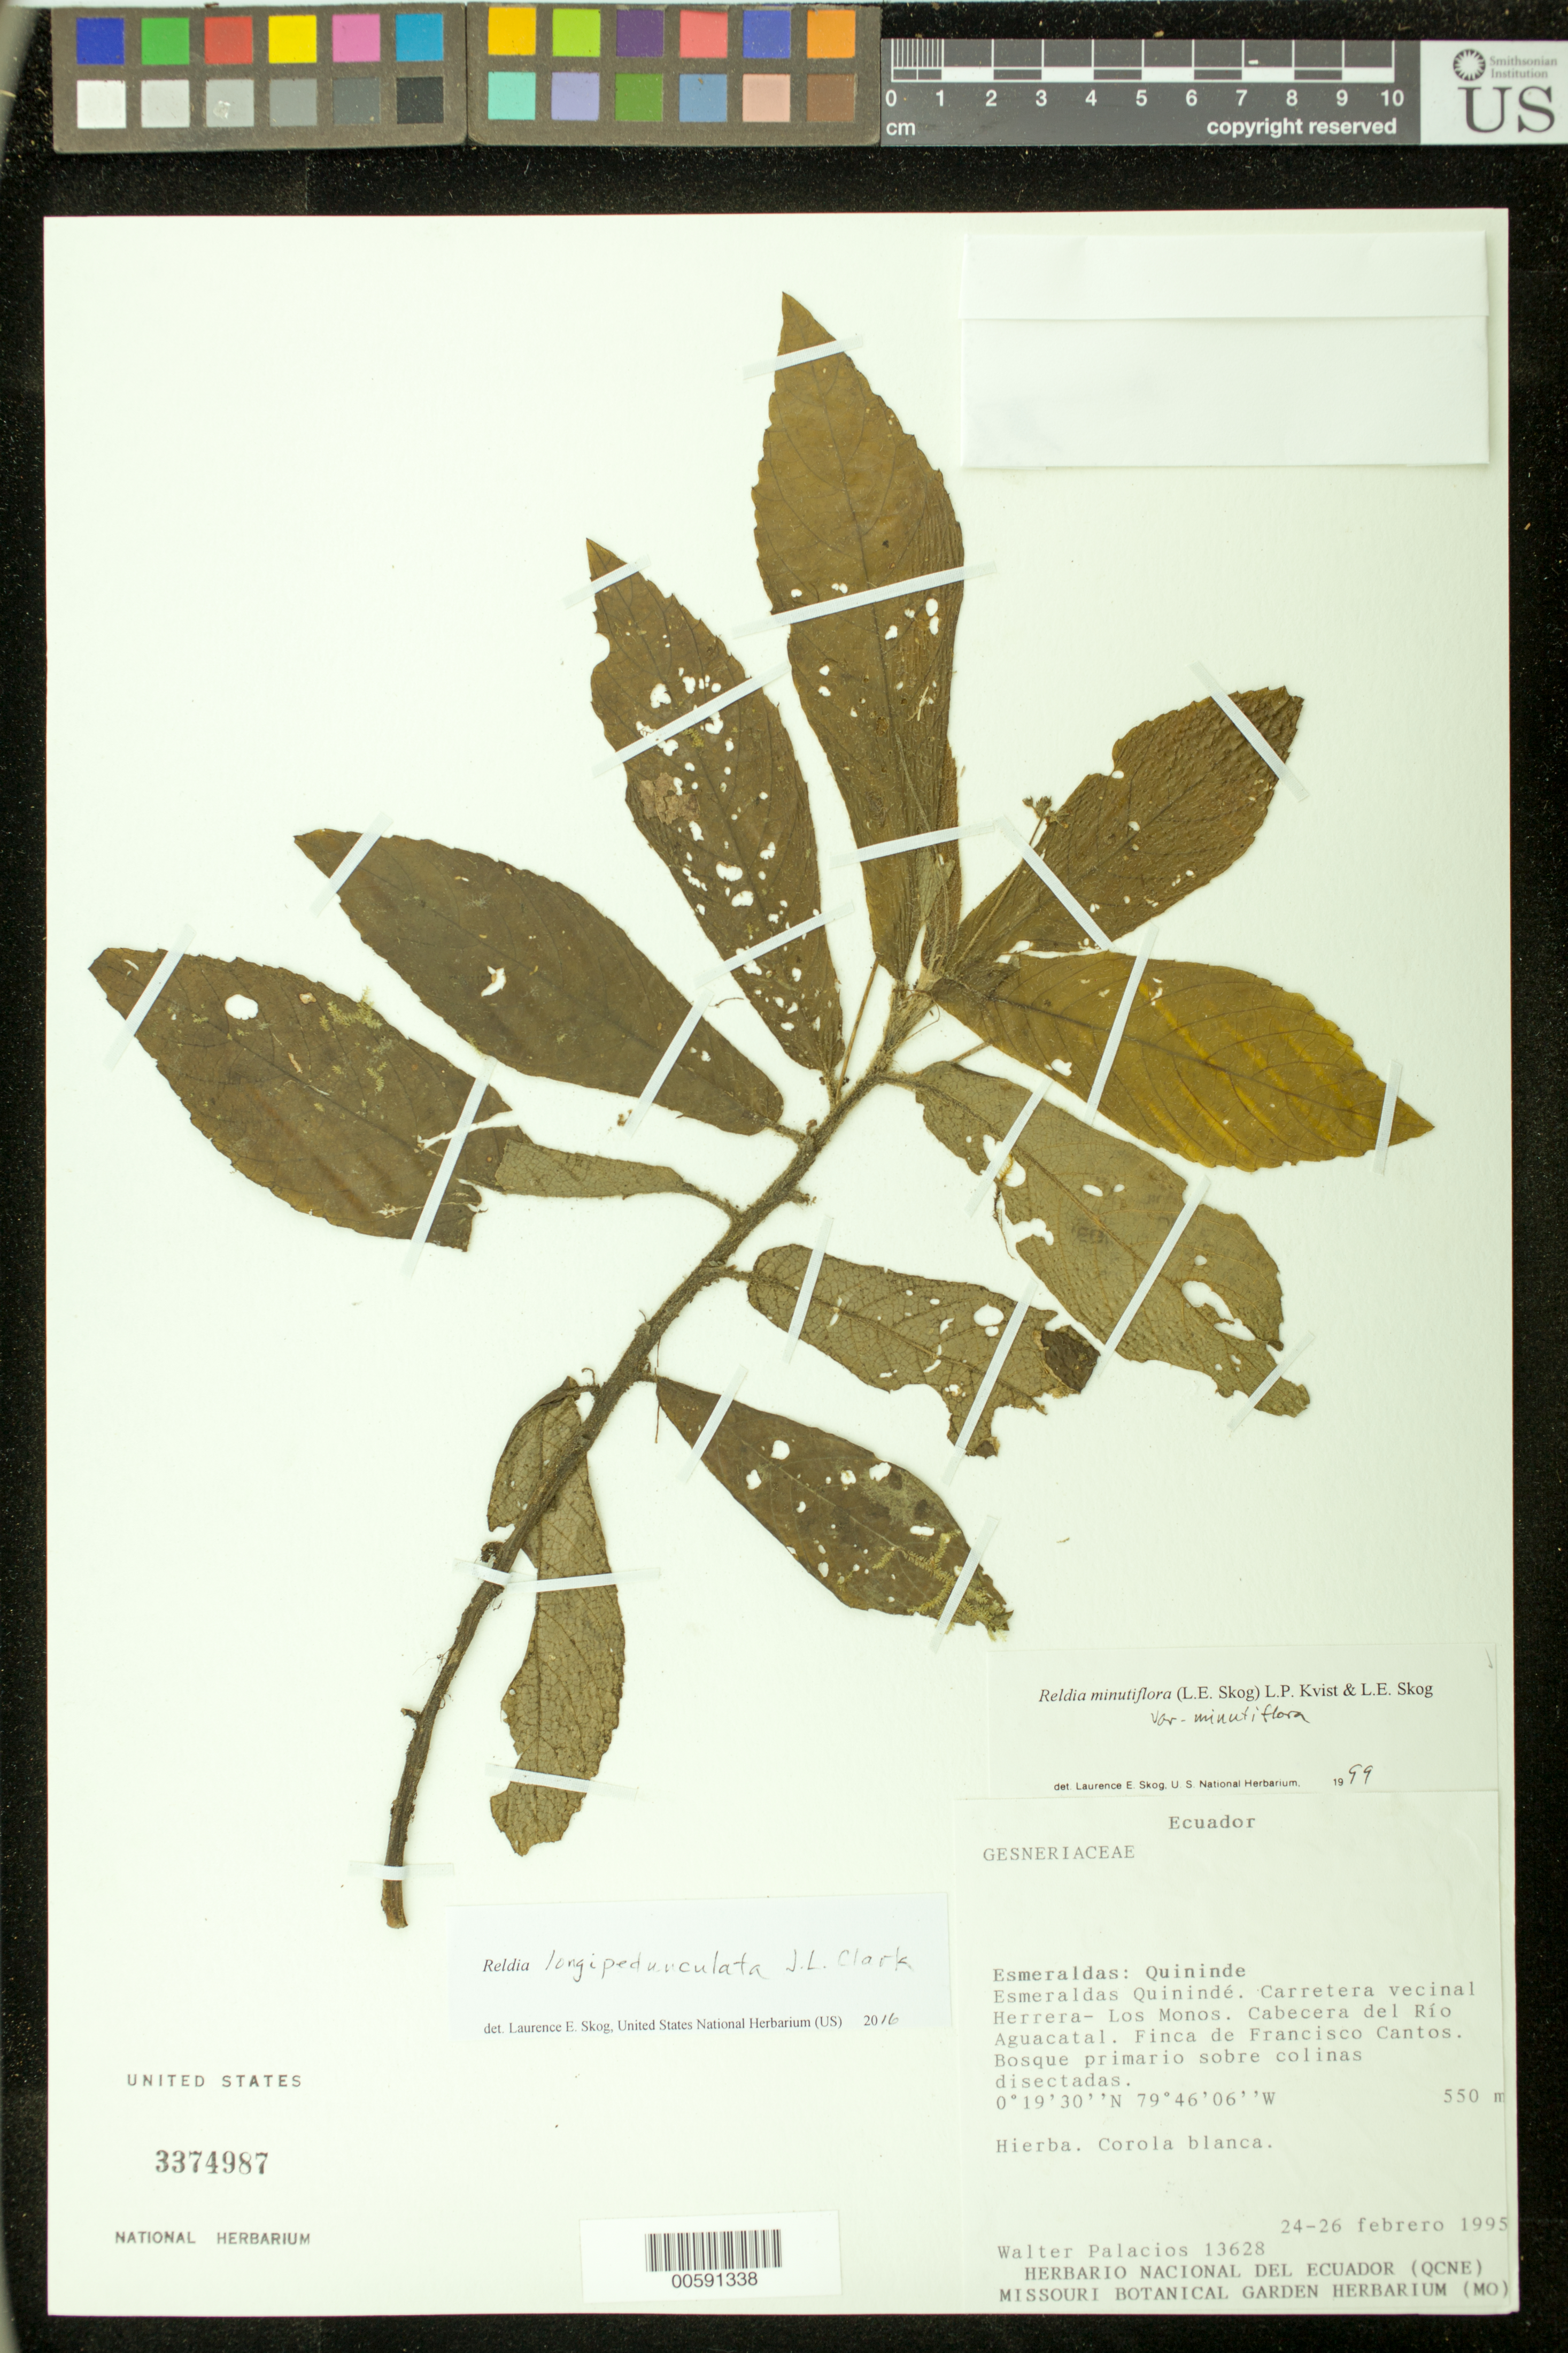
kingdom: Plantae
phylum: Tracheophyta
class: Magnoliopsida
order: Lamiales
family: Gesneriaceae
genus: Reldia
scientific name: Reldia longipedunculata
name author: J.L. Clark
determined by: Skog, Laurence E.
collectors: W. Palacios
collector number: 13628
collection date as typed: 24-26 Feb 1995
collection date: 1995-02-24/1995-02-26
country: Ecuador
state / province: Esmeraldas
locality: Esmeraldas Quinindé. Carretera vecinal Herrera-Los Monos, cabecera del Río Aguacatal, finca de Francisco Cantos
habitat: Bosque primario sobre colinas disectadas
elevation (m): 550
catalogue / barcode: US 3374987